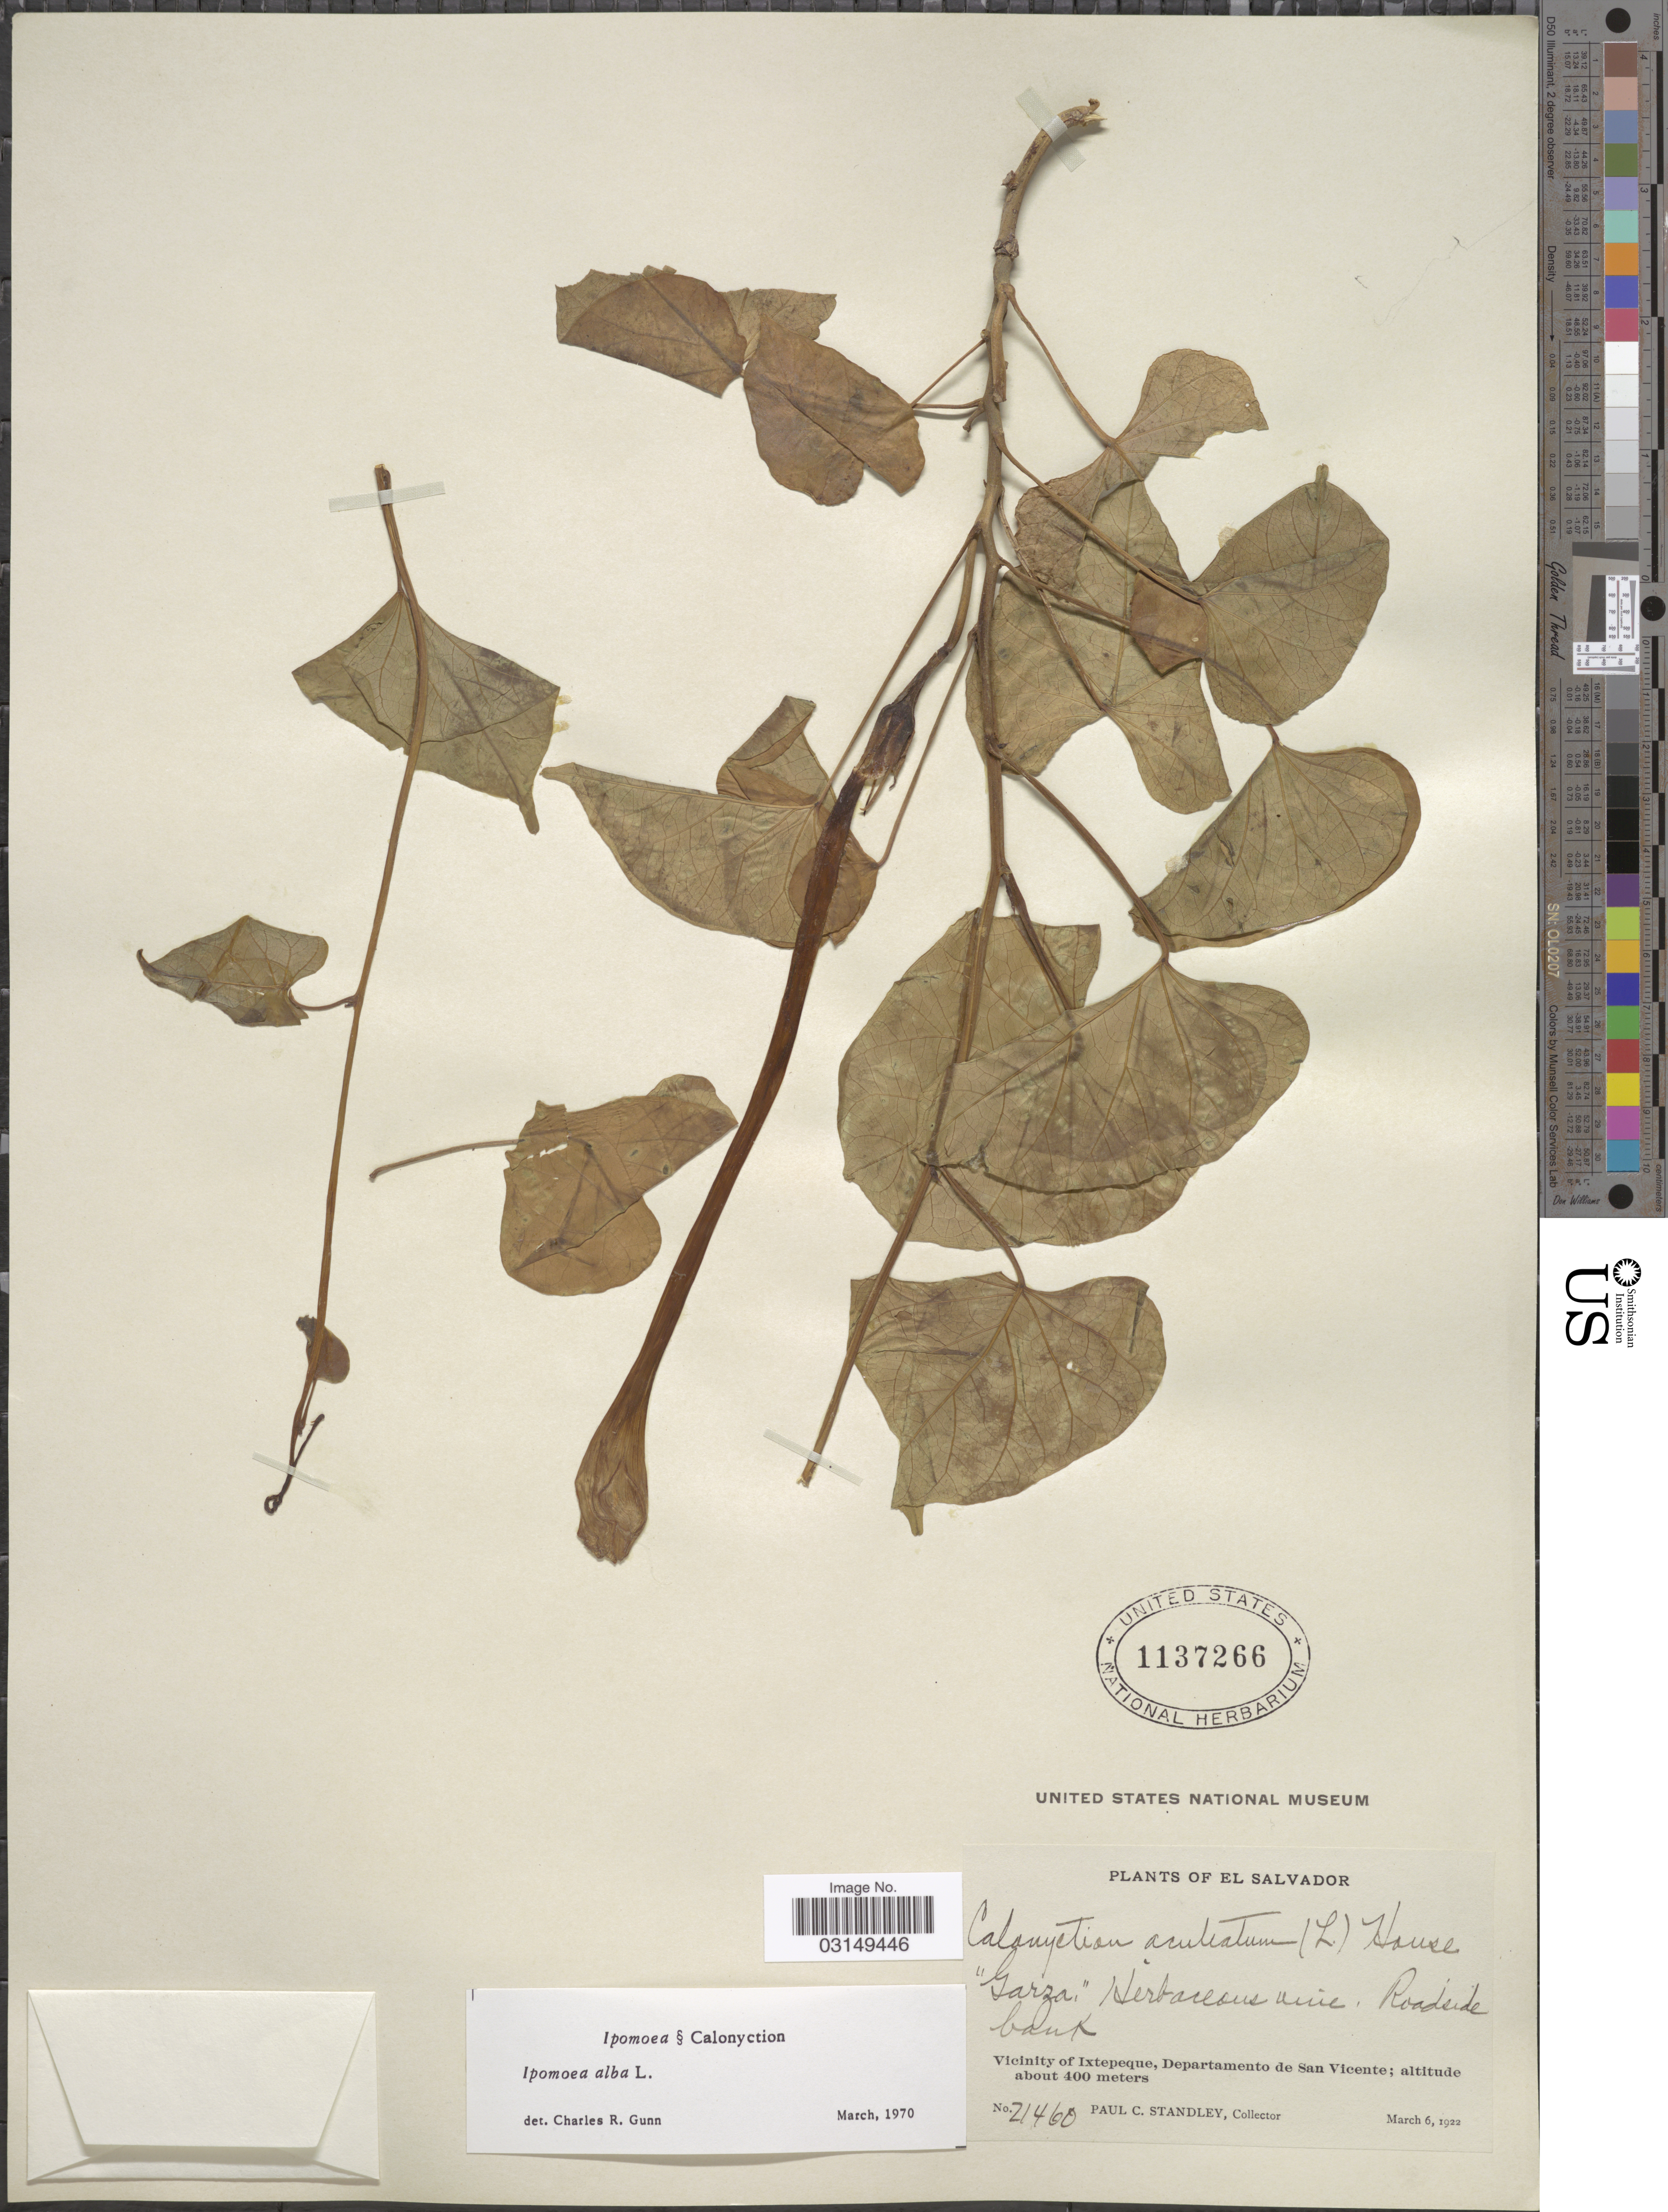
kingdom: Plantae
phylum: Tracheophyta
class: Magnoliopsida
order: Solanales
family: Convolvulaceae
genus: Ipomoea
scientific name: Ipomoea alba L.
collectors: P. C. Standley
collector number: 21460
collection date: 1922-03-06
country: El Salvador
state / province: San Vincente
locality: Roadside bank. Vicinity of Ixtepeque, Departamento de San Vicente.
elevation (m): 400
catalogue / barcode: US 1137266